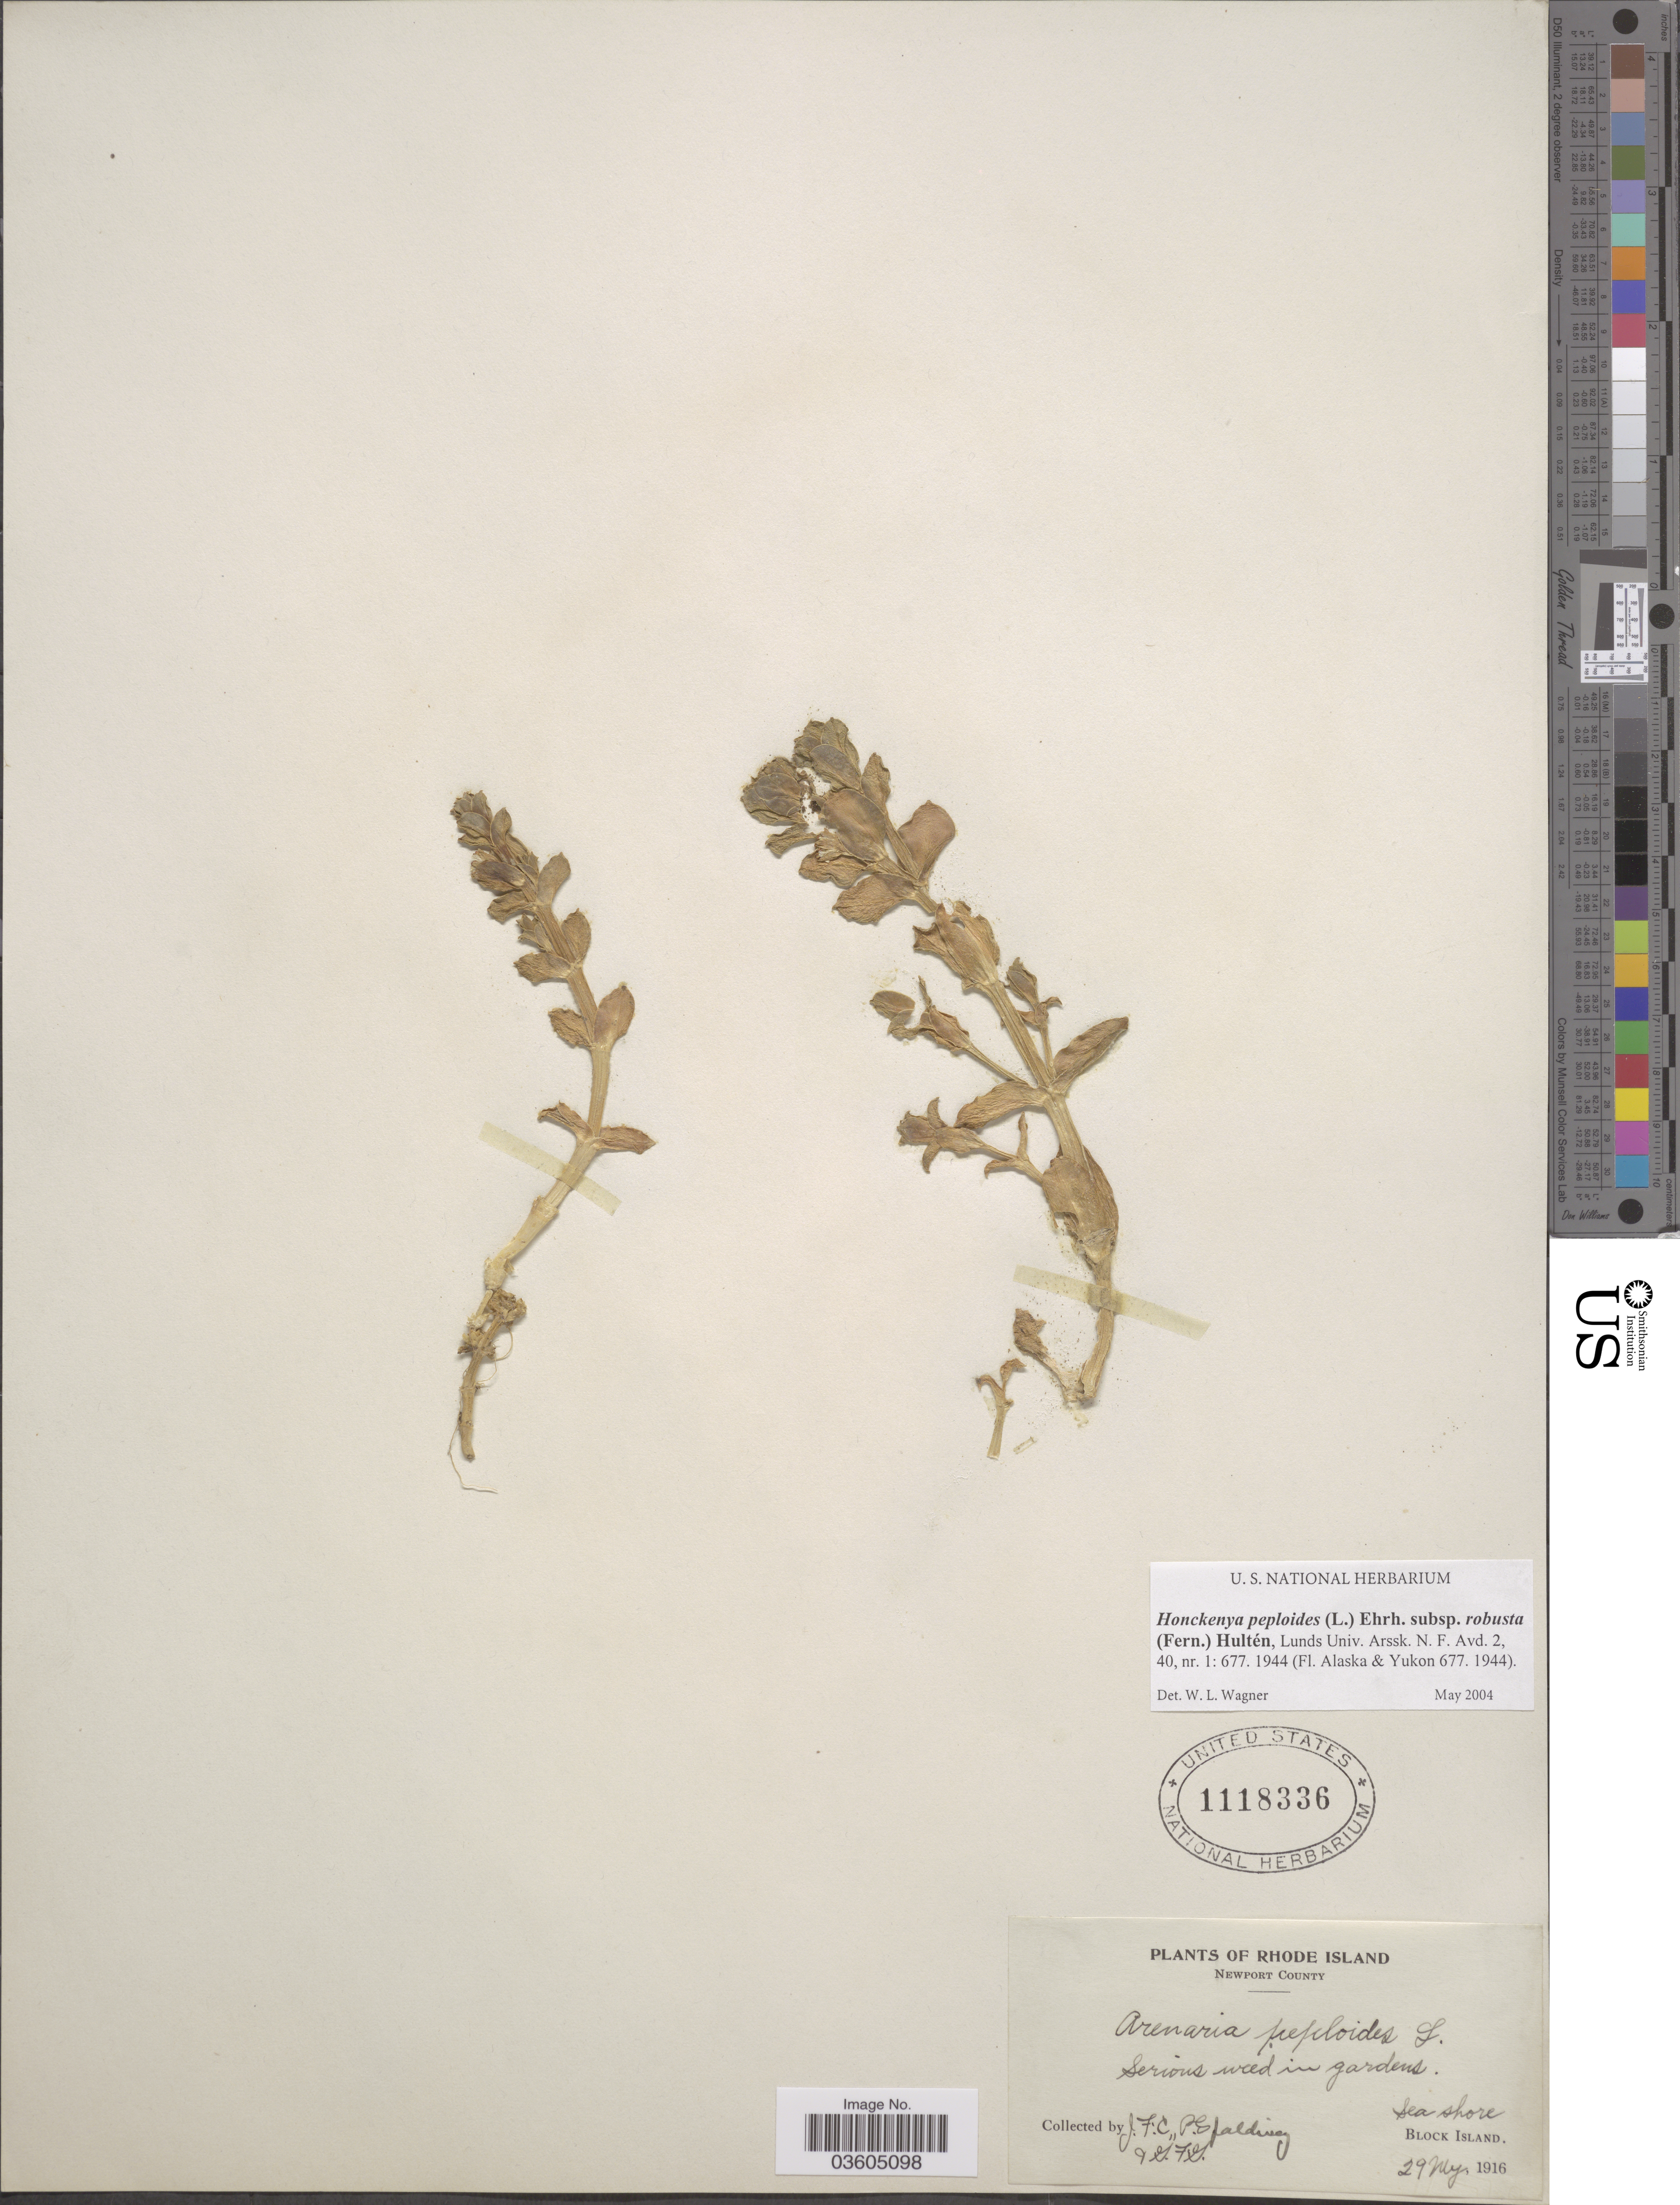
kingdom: Plantae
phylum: Tracheophyta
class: Magnoliopsida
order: Caryophyllales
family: Caryophyllaceae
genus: Honckenya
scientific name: Honckenya peploides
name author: (L.) Ehrh.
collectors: J. Collins, P. Spalding & G. F. G.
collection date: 1916-05-29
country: United States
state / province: Rhode Island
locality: Newport County. Block Island.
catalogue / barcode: US 1118336